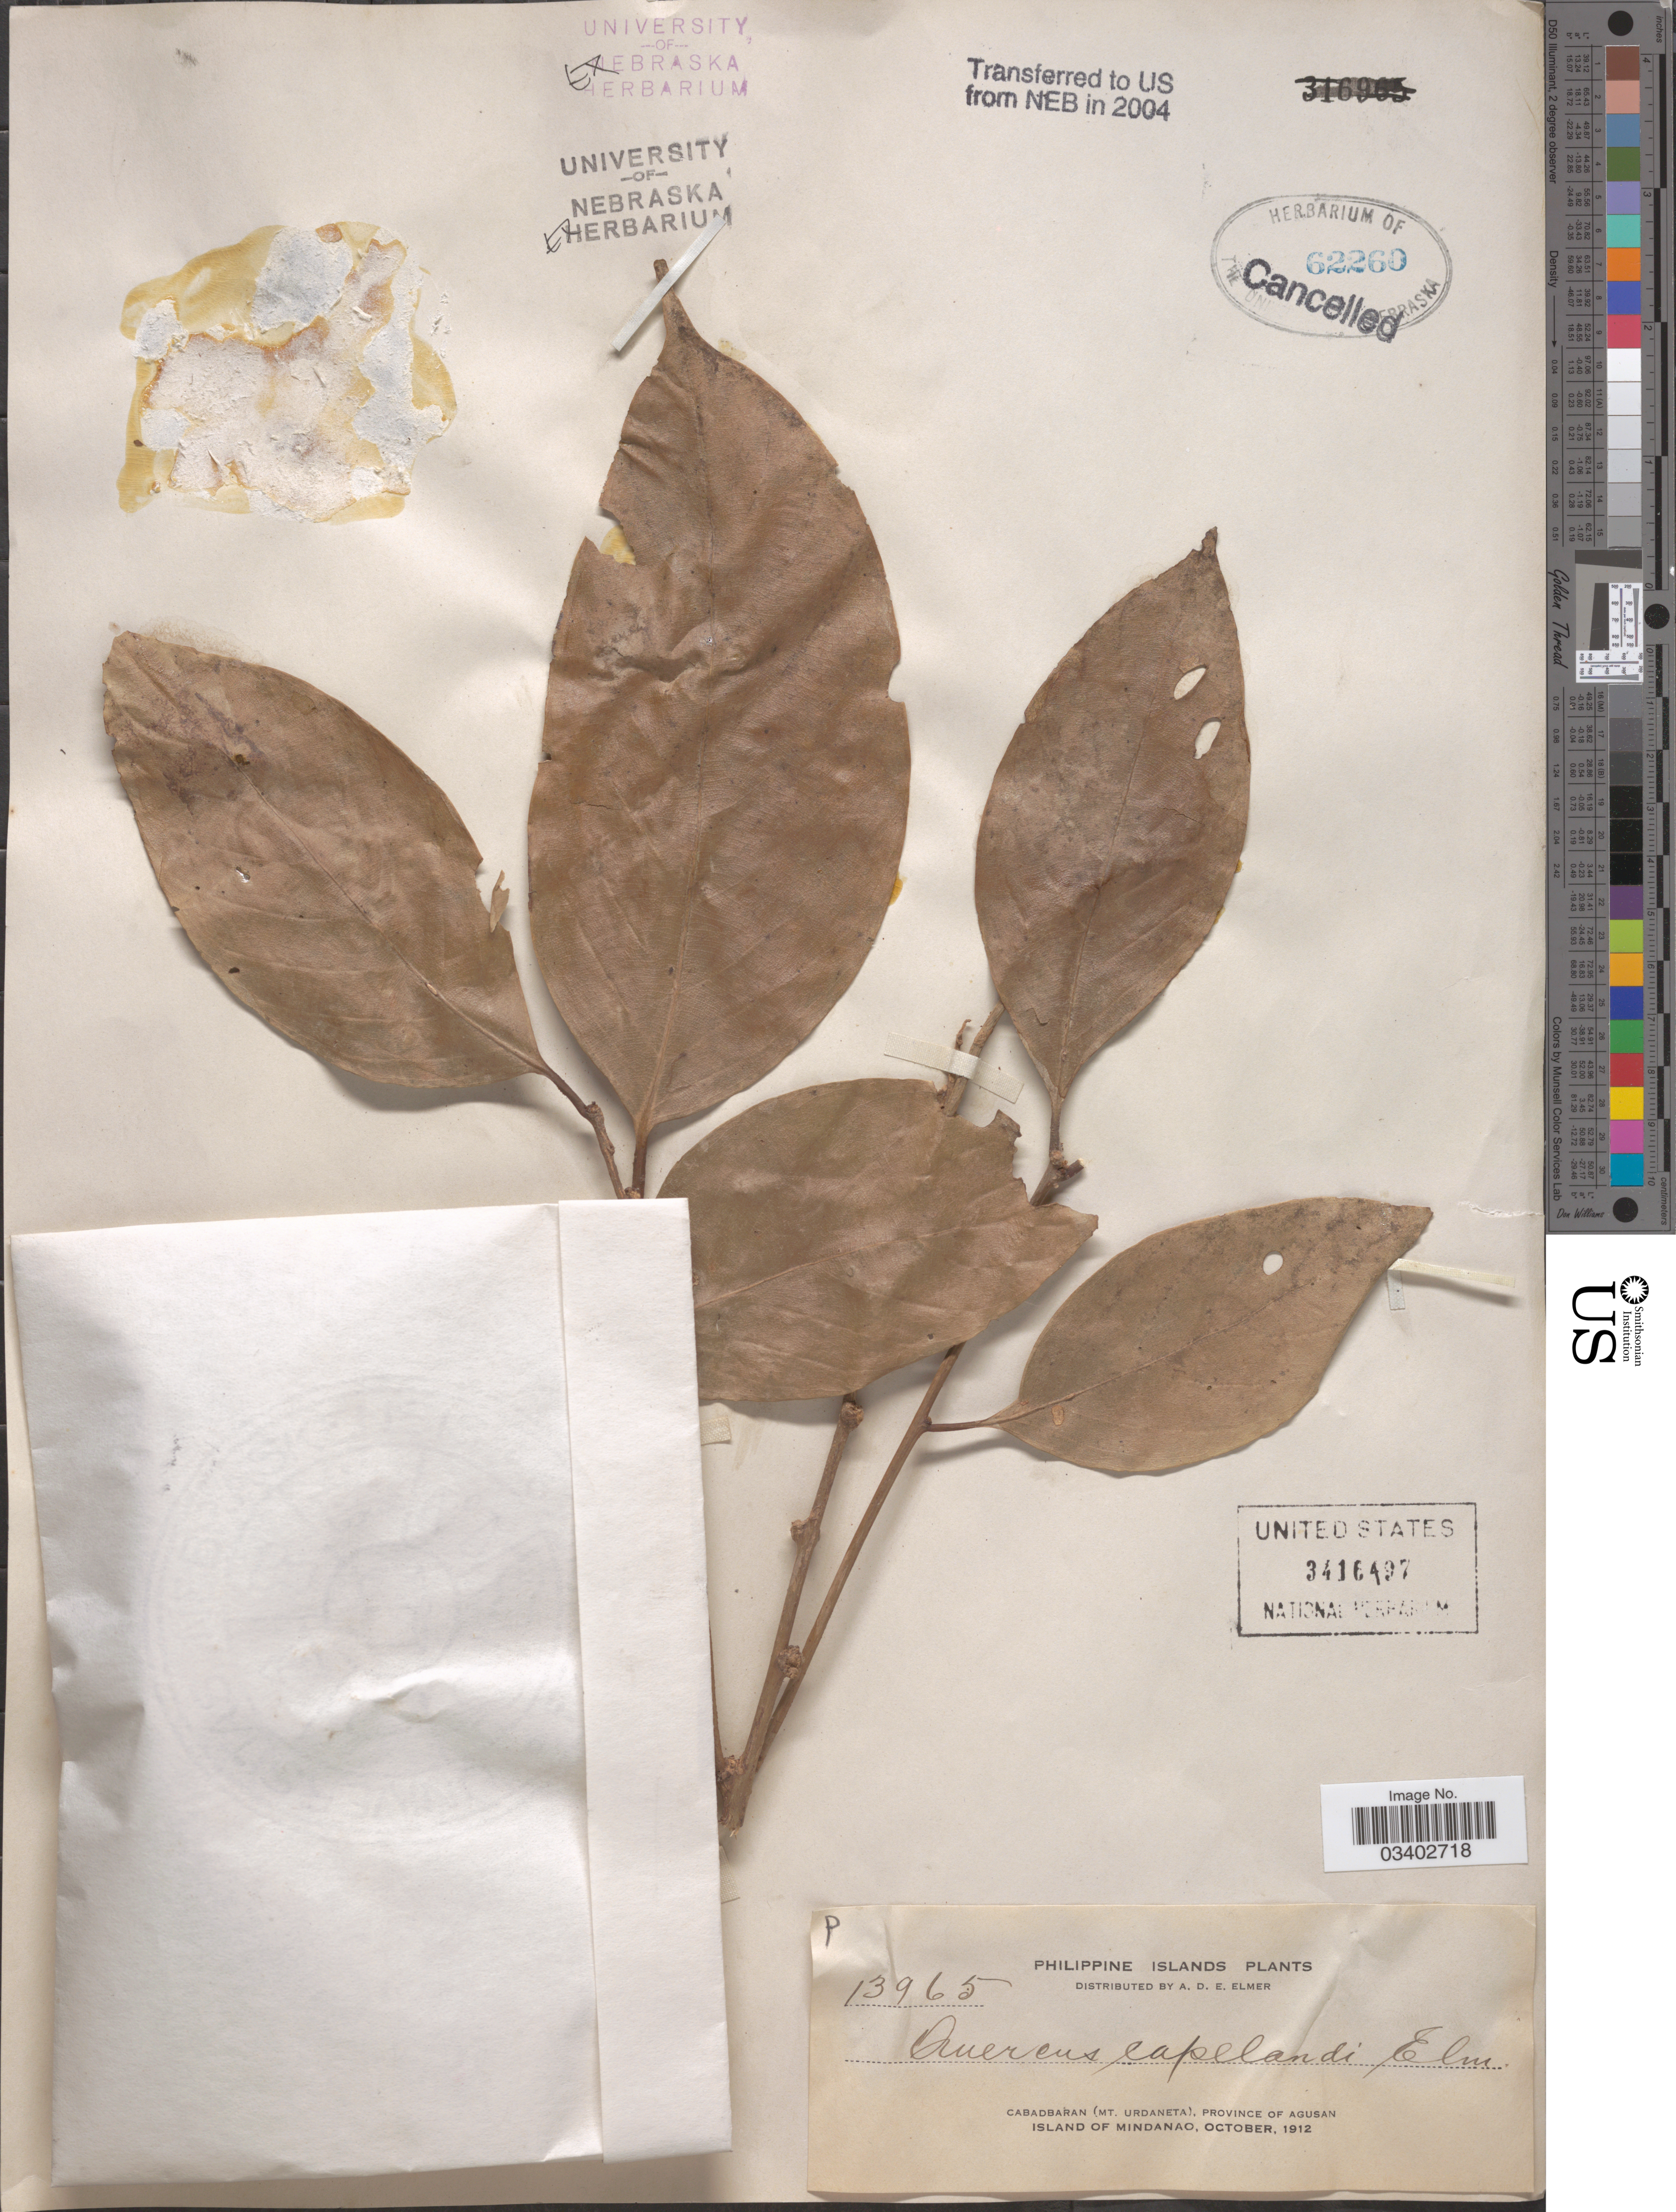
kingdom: Plantae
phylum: Tracheophyta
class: Magnoliopsida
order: Fagales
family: Fagaceae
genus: Lithocarpus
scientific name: Lithocarpus copelandii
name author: (Elmer) Rehder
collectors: A. D. E. Elmer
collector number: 13965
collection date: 1912-10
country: Philippines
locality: Cabadbaran (Mt. Urdaneta), Province of Agusan. Island of Mindanao.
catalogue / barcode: US 3410497